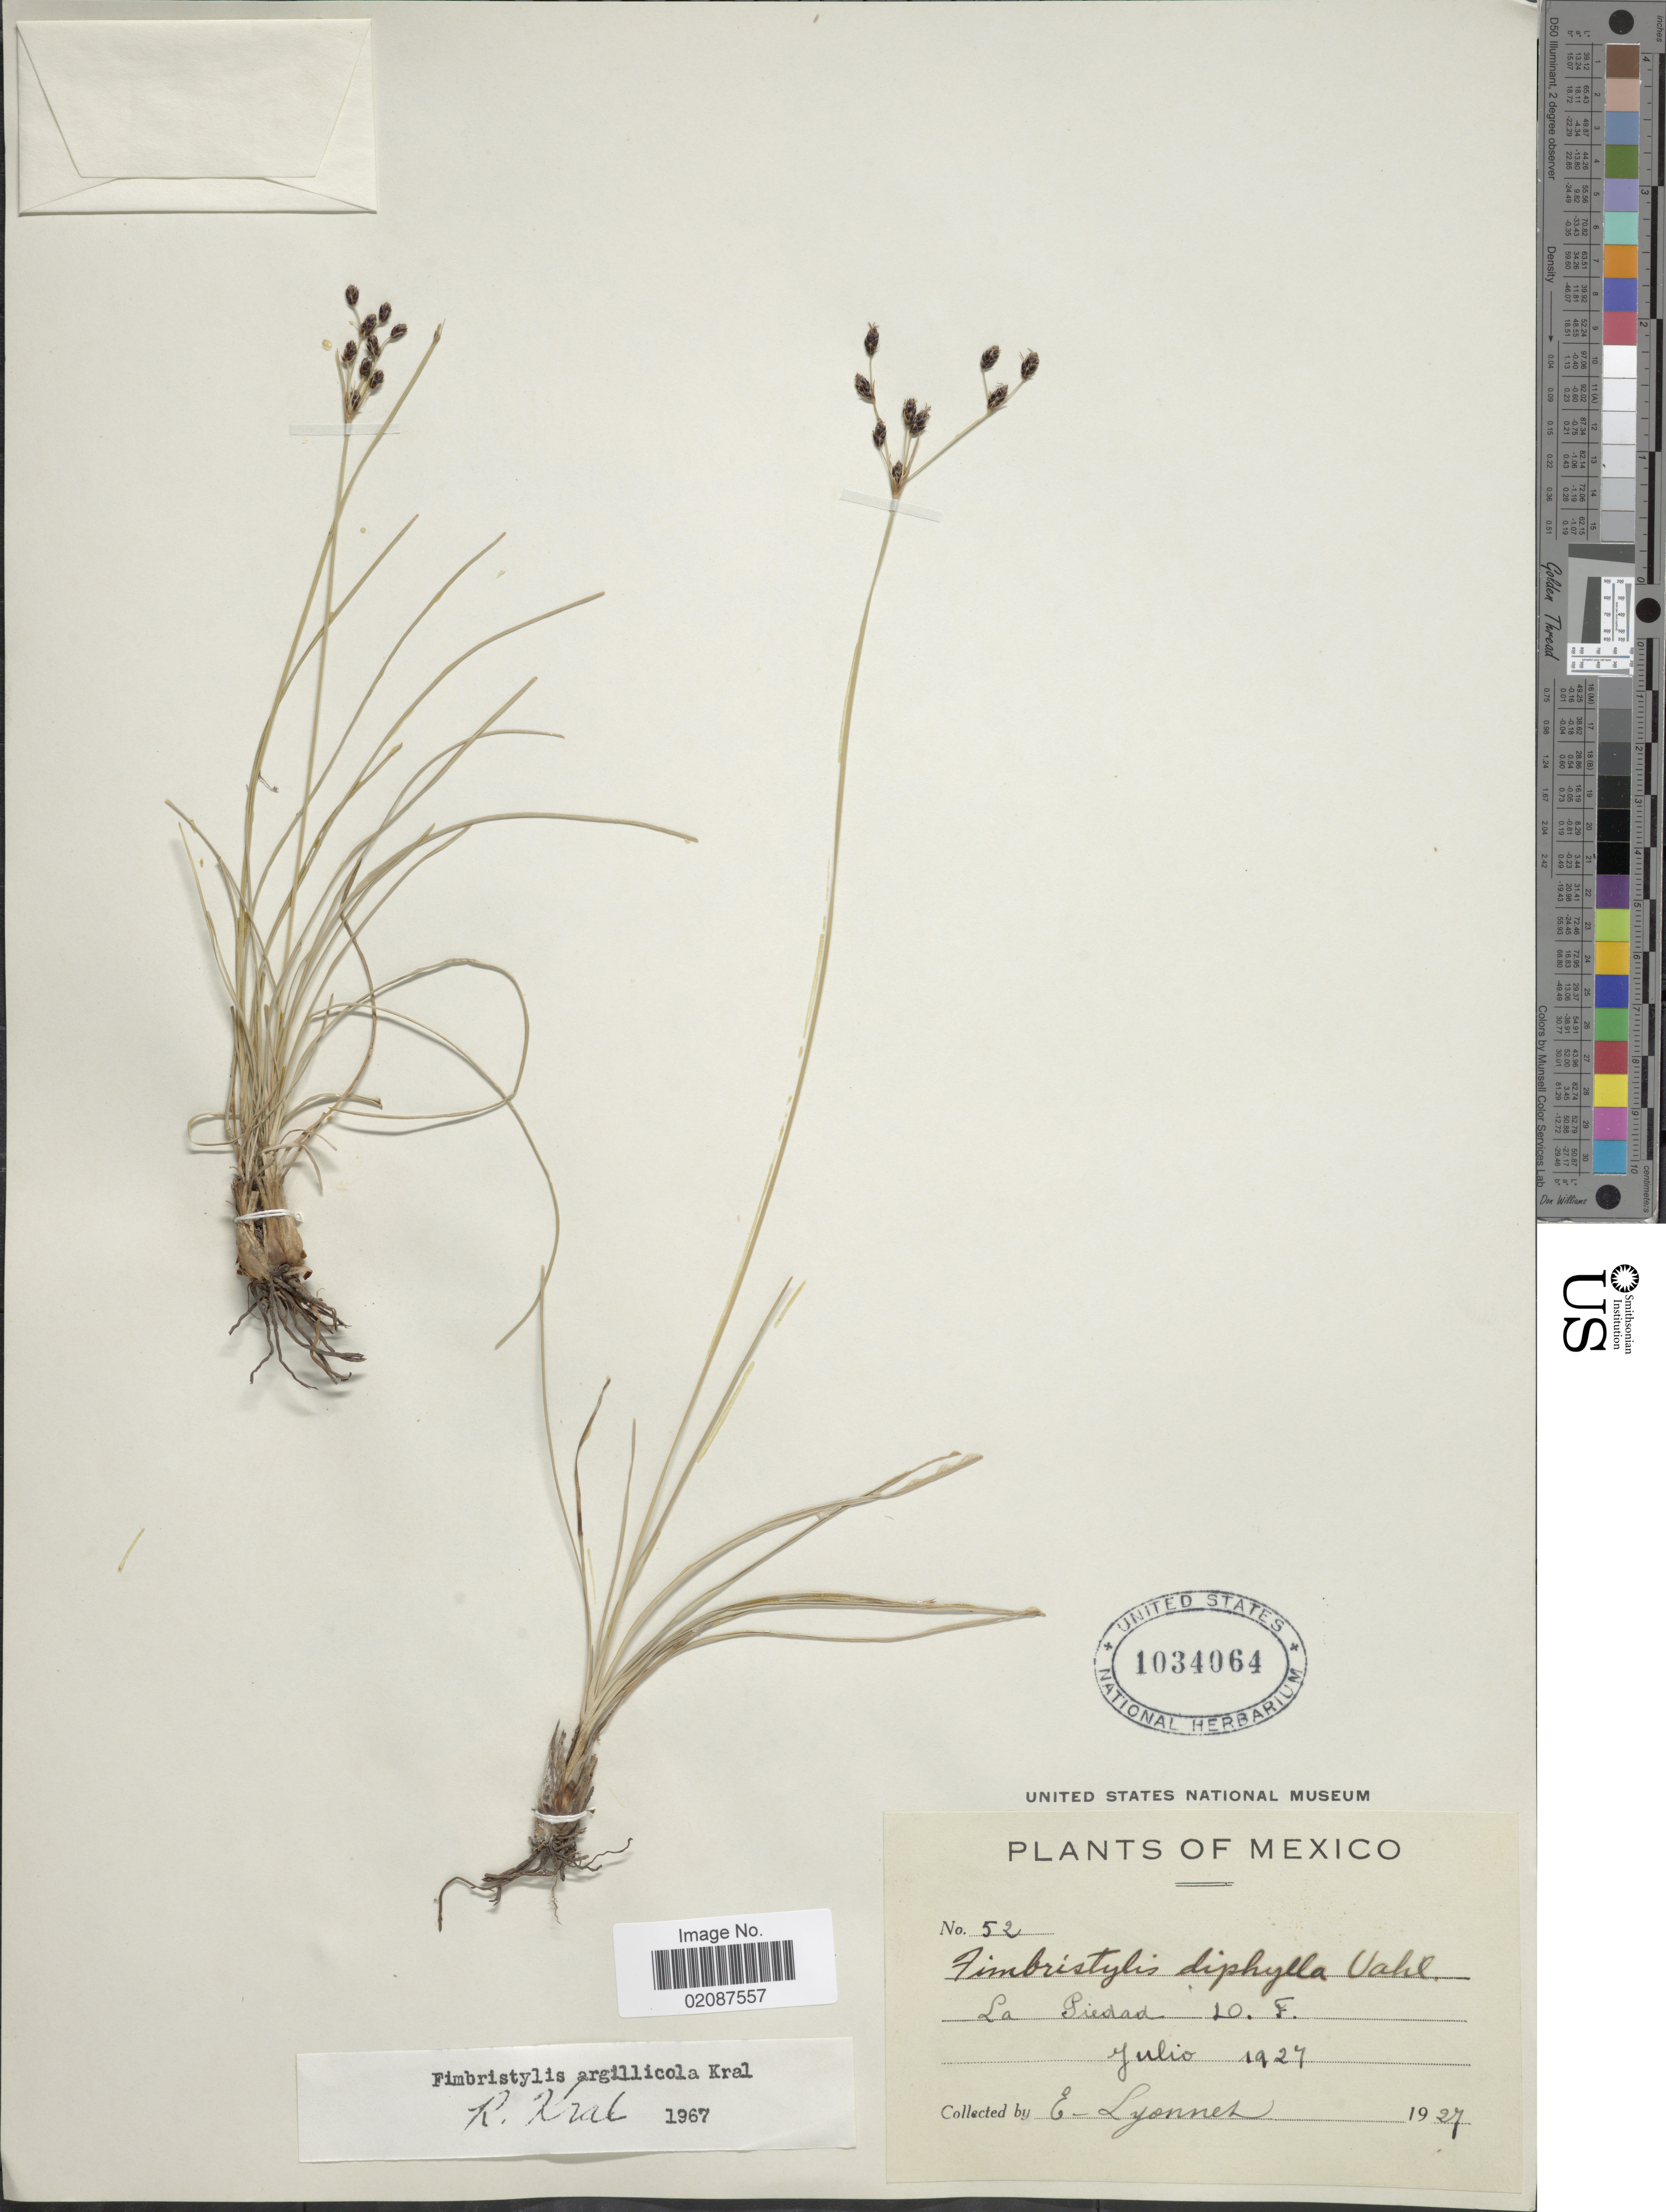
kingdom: Plantae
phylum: Tracheophyta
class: Liliopsida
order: Poales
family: Cyperaceae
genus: Fimbristylis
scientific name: Fimbristylis argillicola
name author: Kral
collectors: E. Lyonnet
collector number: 52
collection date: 1927-07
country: Mexico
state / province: Distrito Federal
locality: La Piedad, D.F.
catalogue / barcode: US 1034064